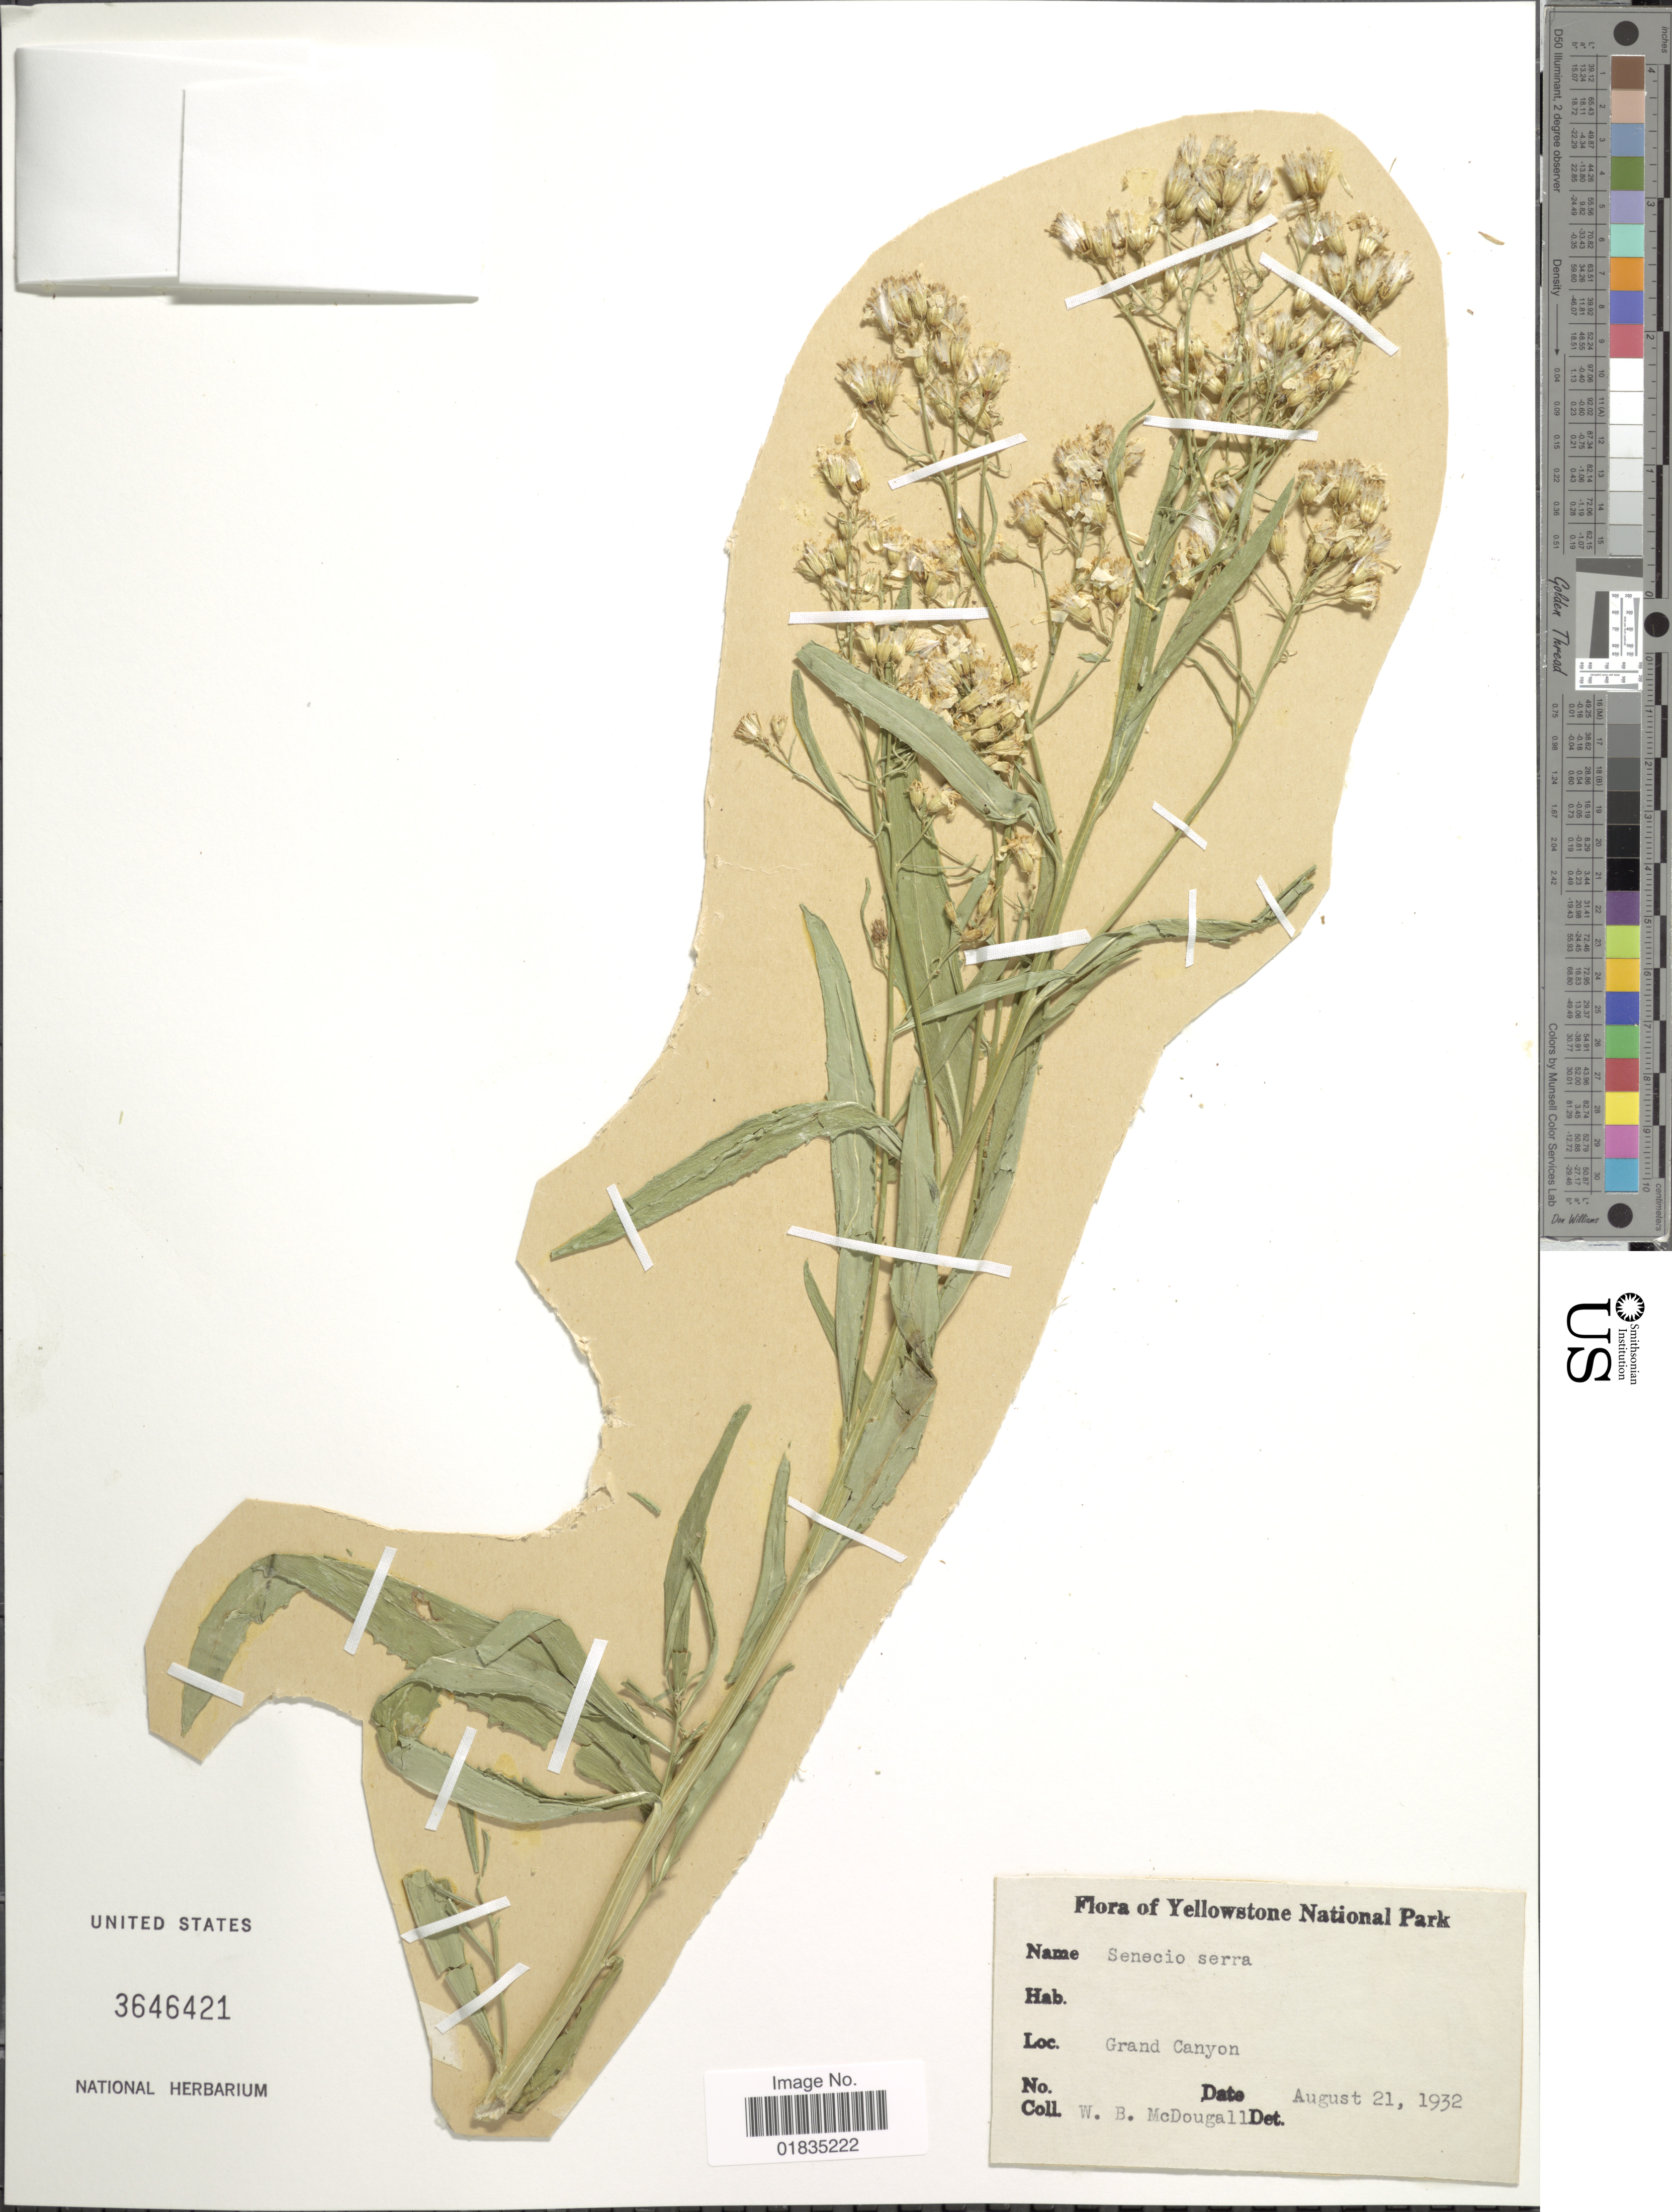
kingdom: Plantae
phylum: Tracheophyta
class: Magnoliopsida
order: Asterales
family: Asteraceae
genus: Senecio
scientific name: Senecio serra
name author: Hook.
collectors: W. B. McDougall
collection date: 1932-08-21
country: United States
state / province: Wyoming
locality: Yellowstone National Park, Grand Canyon.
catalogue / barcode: US 3646421